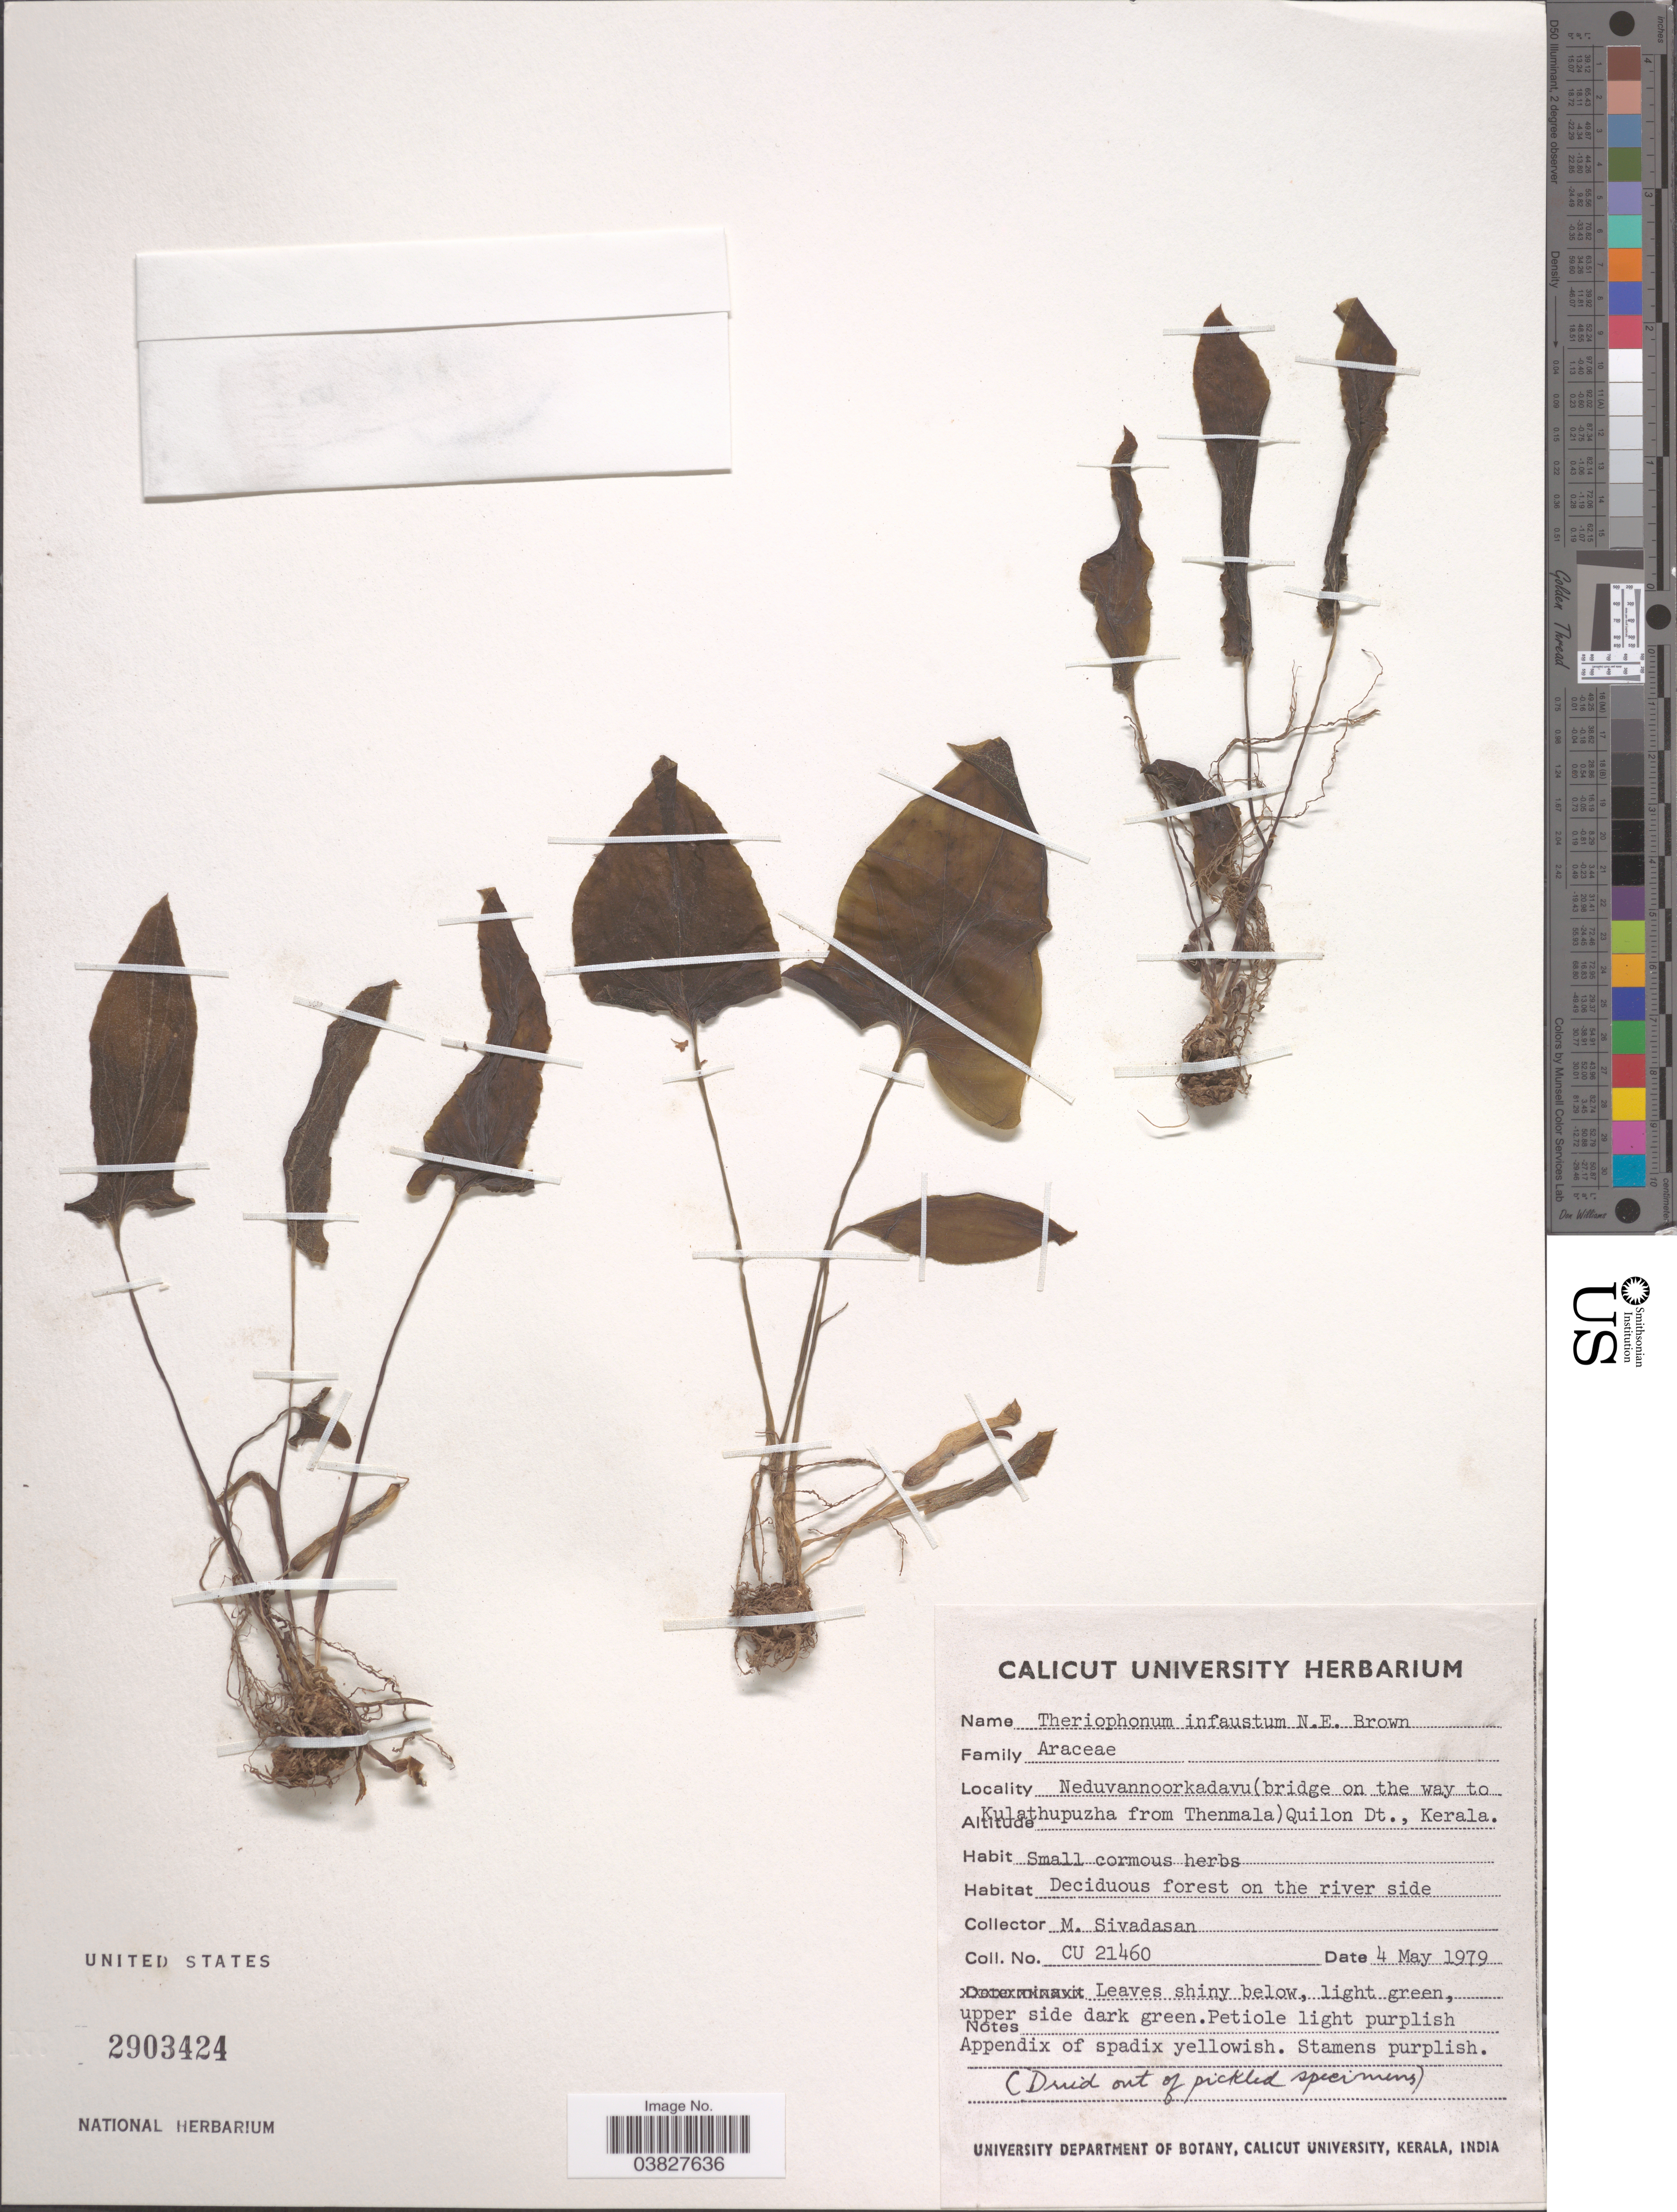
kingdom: Plantae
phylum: Tracheophyta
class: Liliopsida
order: Alismatales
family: Araceae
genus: Theriophonum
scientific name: Theriophonum infaustum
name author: N.E. Br.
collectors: M. Sivadasan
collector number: CU21460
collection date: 1979-05-04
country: India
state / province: Kerala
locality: Neduvannoorkadavu (bridge on the way to Kulathupuzha from Thenmala) Quilon Dt. Deciduous forest on the river side.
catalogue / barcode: US 2903424